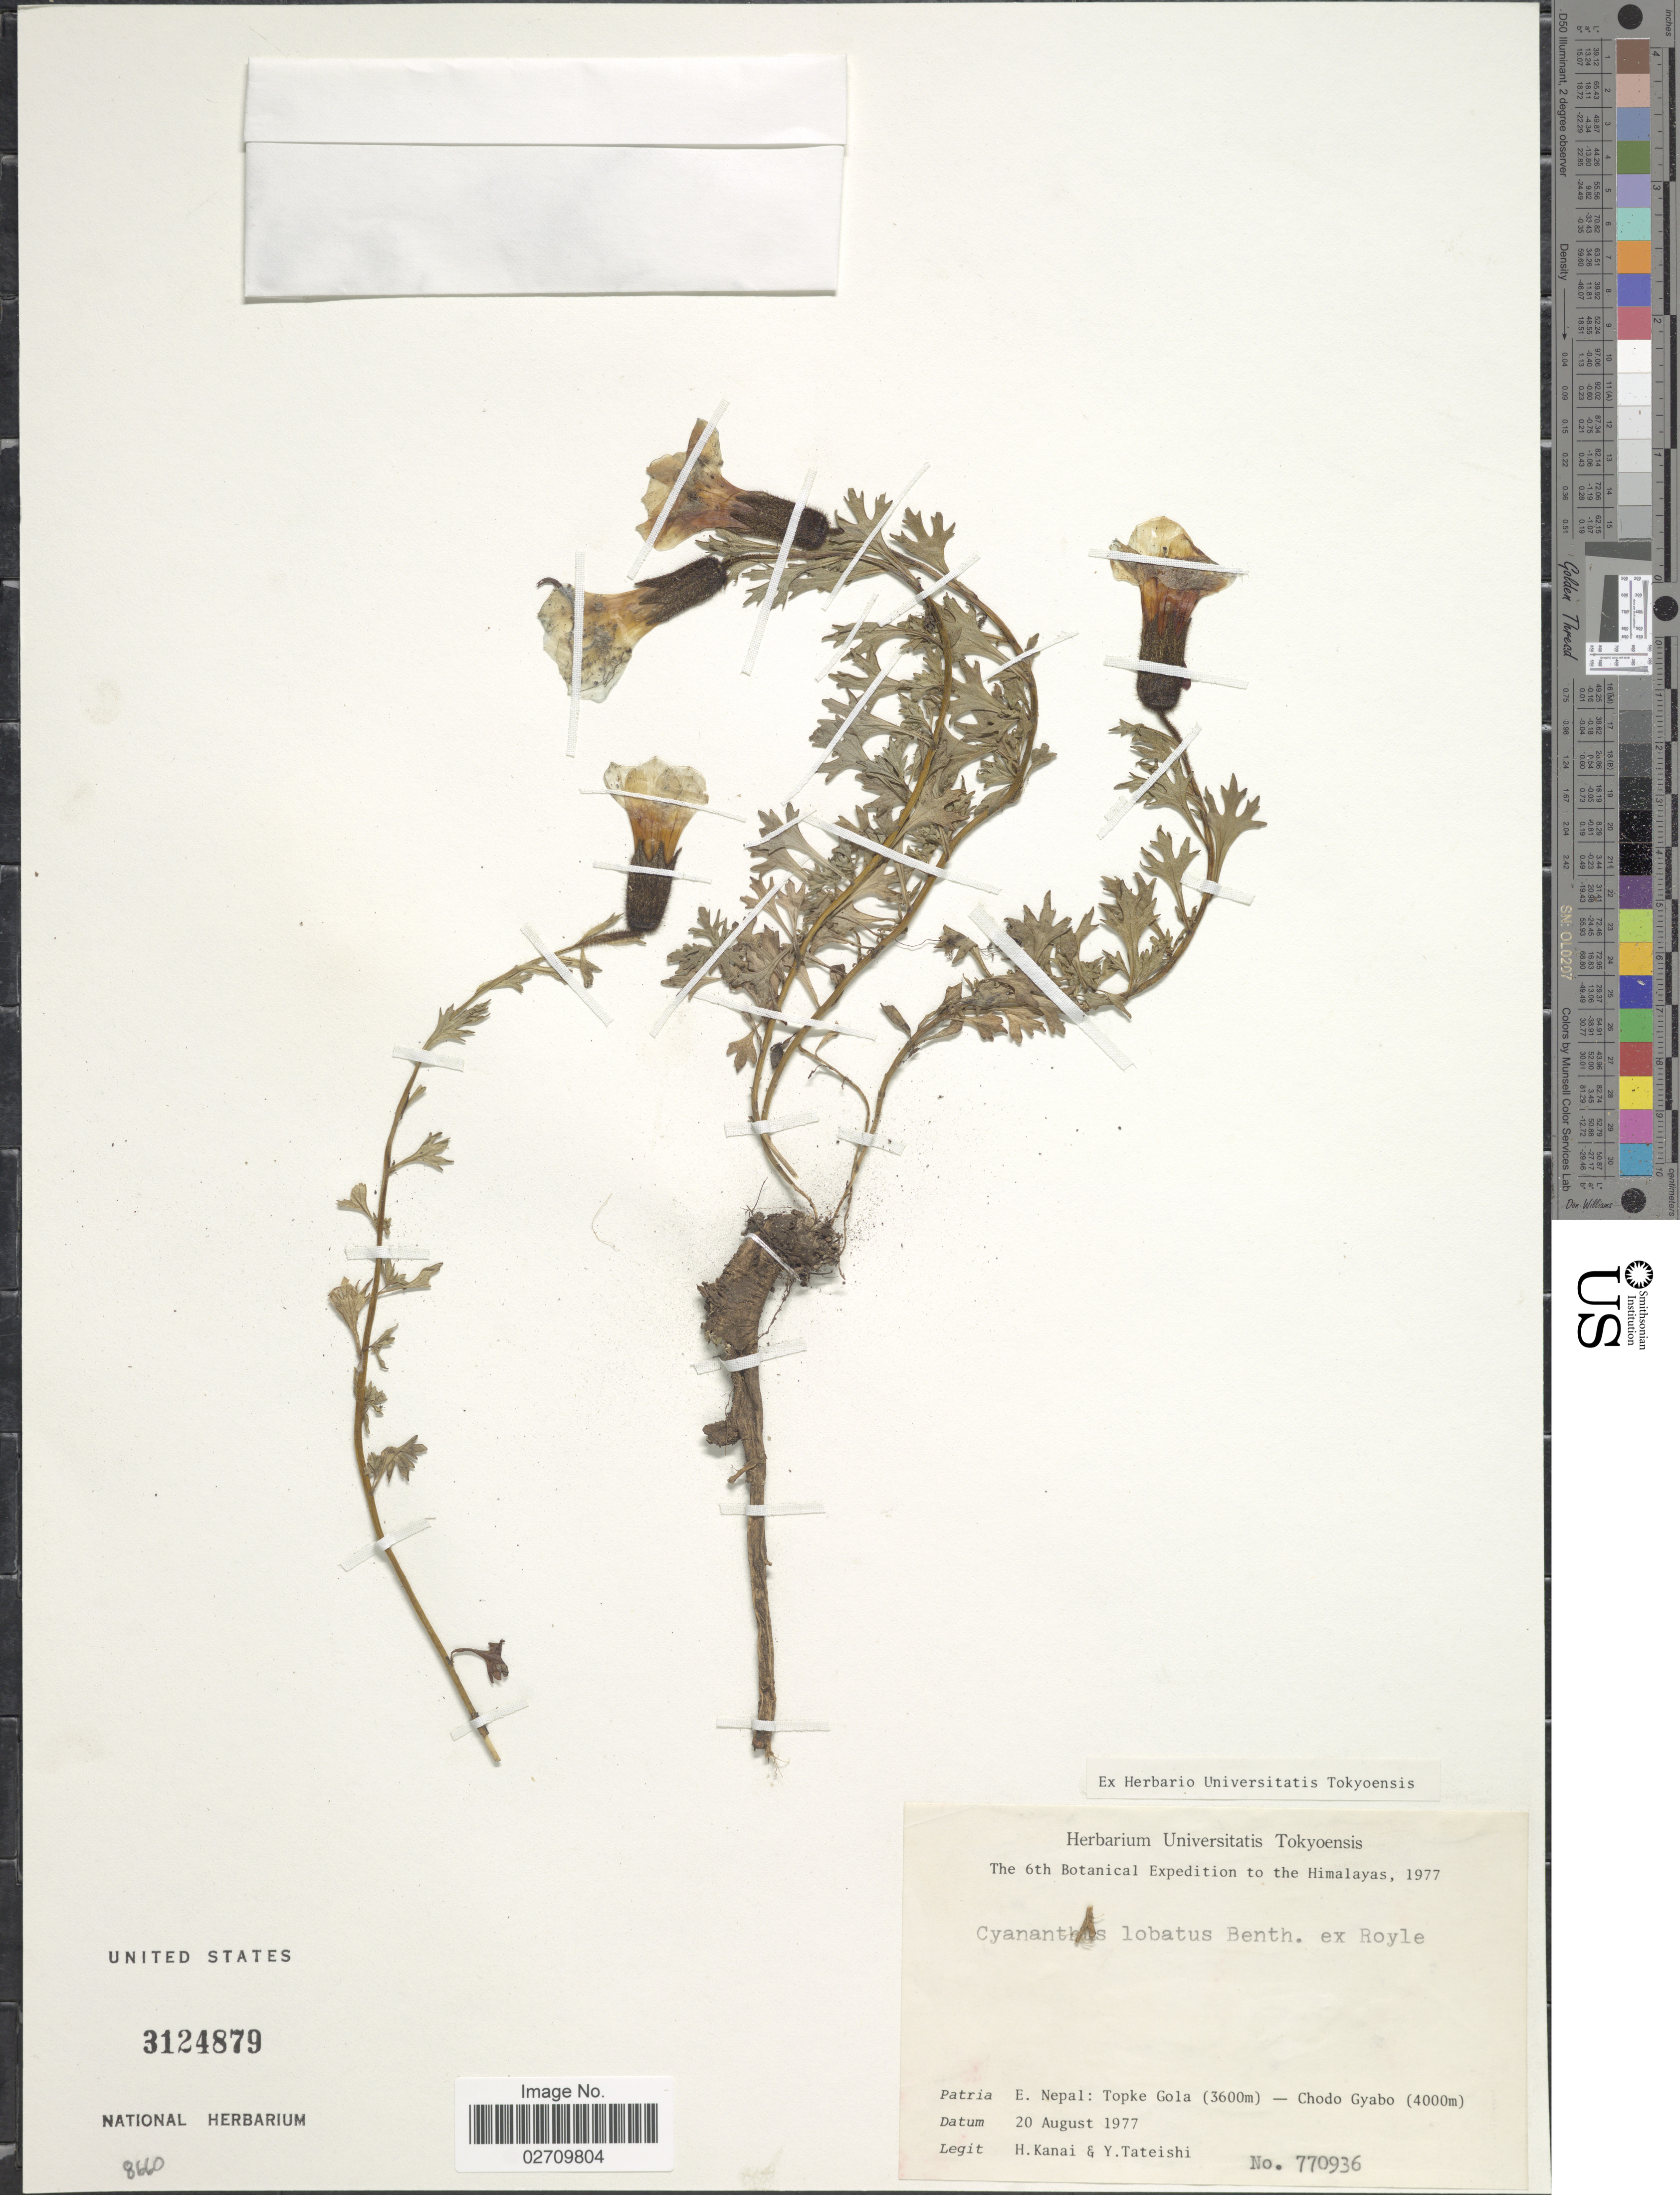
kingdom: Plantae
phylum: Tracheophyta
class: Magnoliopsida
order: Asterales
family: Campanulaceae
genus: Cyananthus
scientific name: Cyananthus lobatus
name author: Wall.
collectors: H. Kanai & Y. Tateishi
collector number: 770936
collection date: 1977-08-20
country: Nepal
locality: E. Nepal: Tope Gola (3600m) -- Chodo Gyabo (4000m)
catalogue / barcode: US 3124879